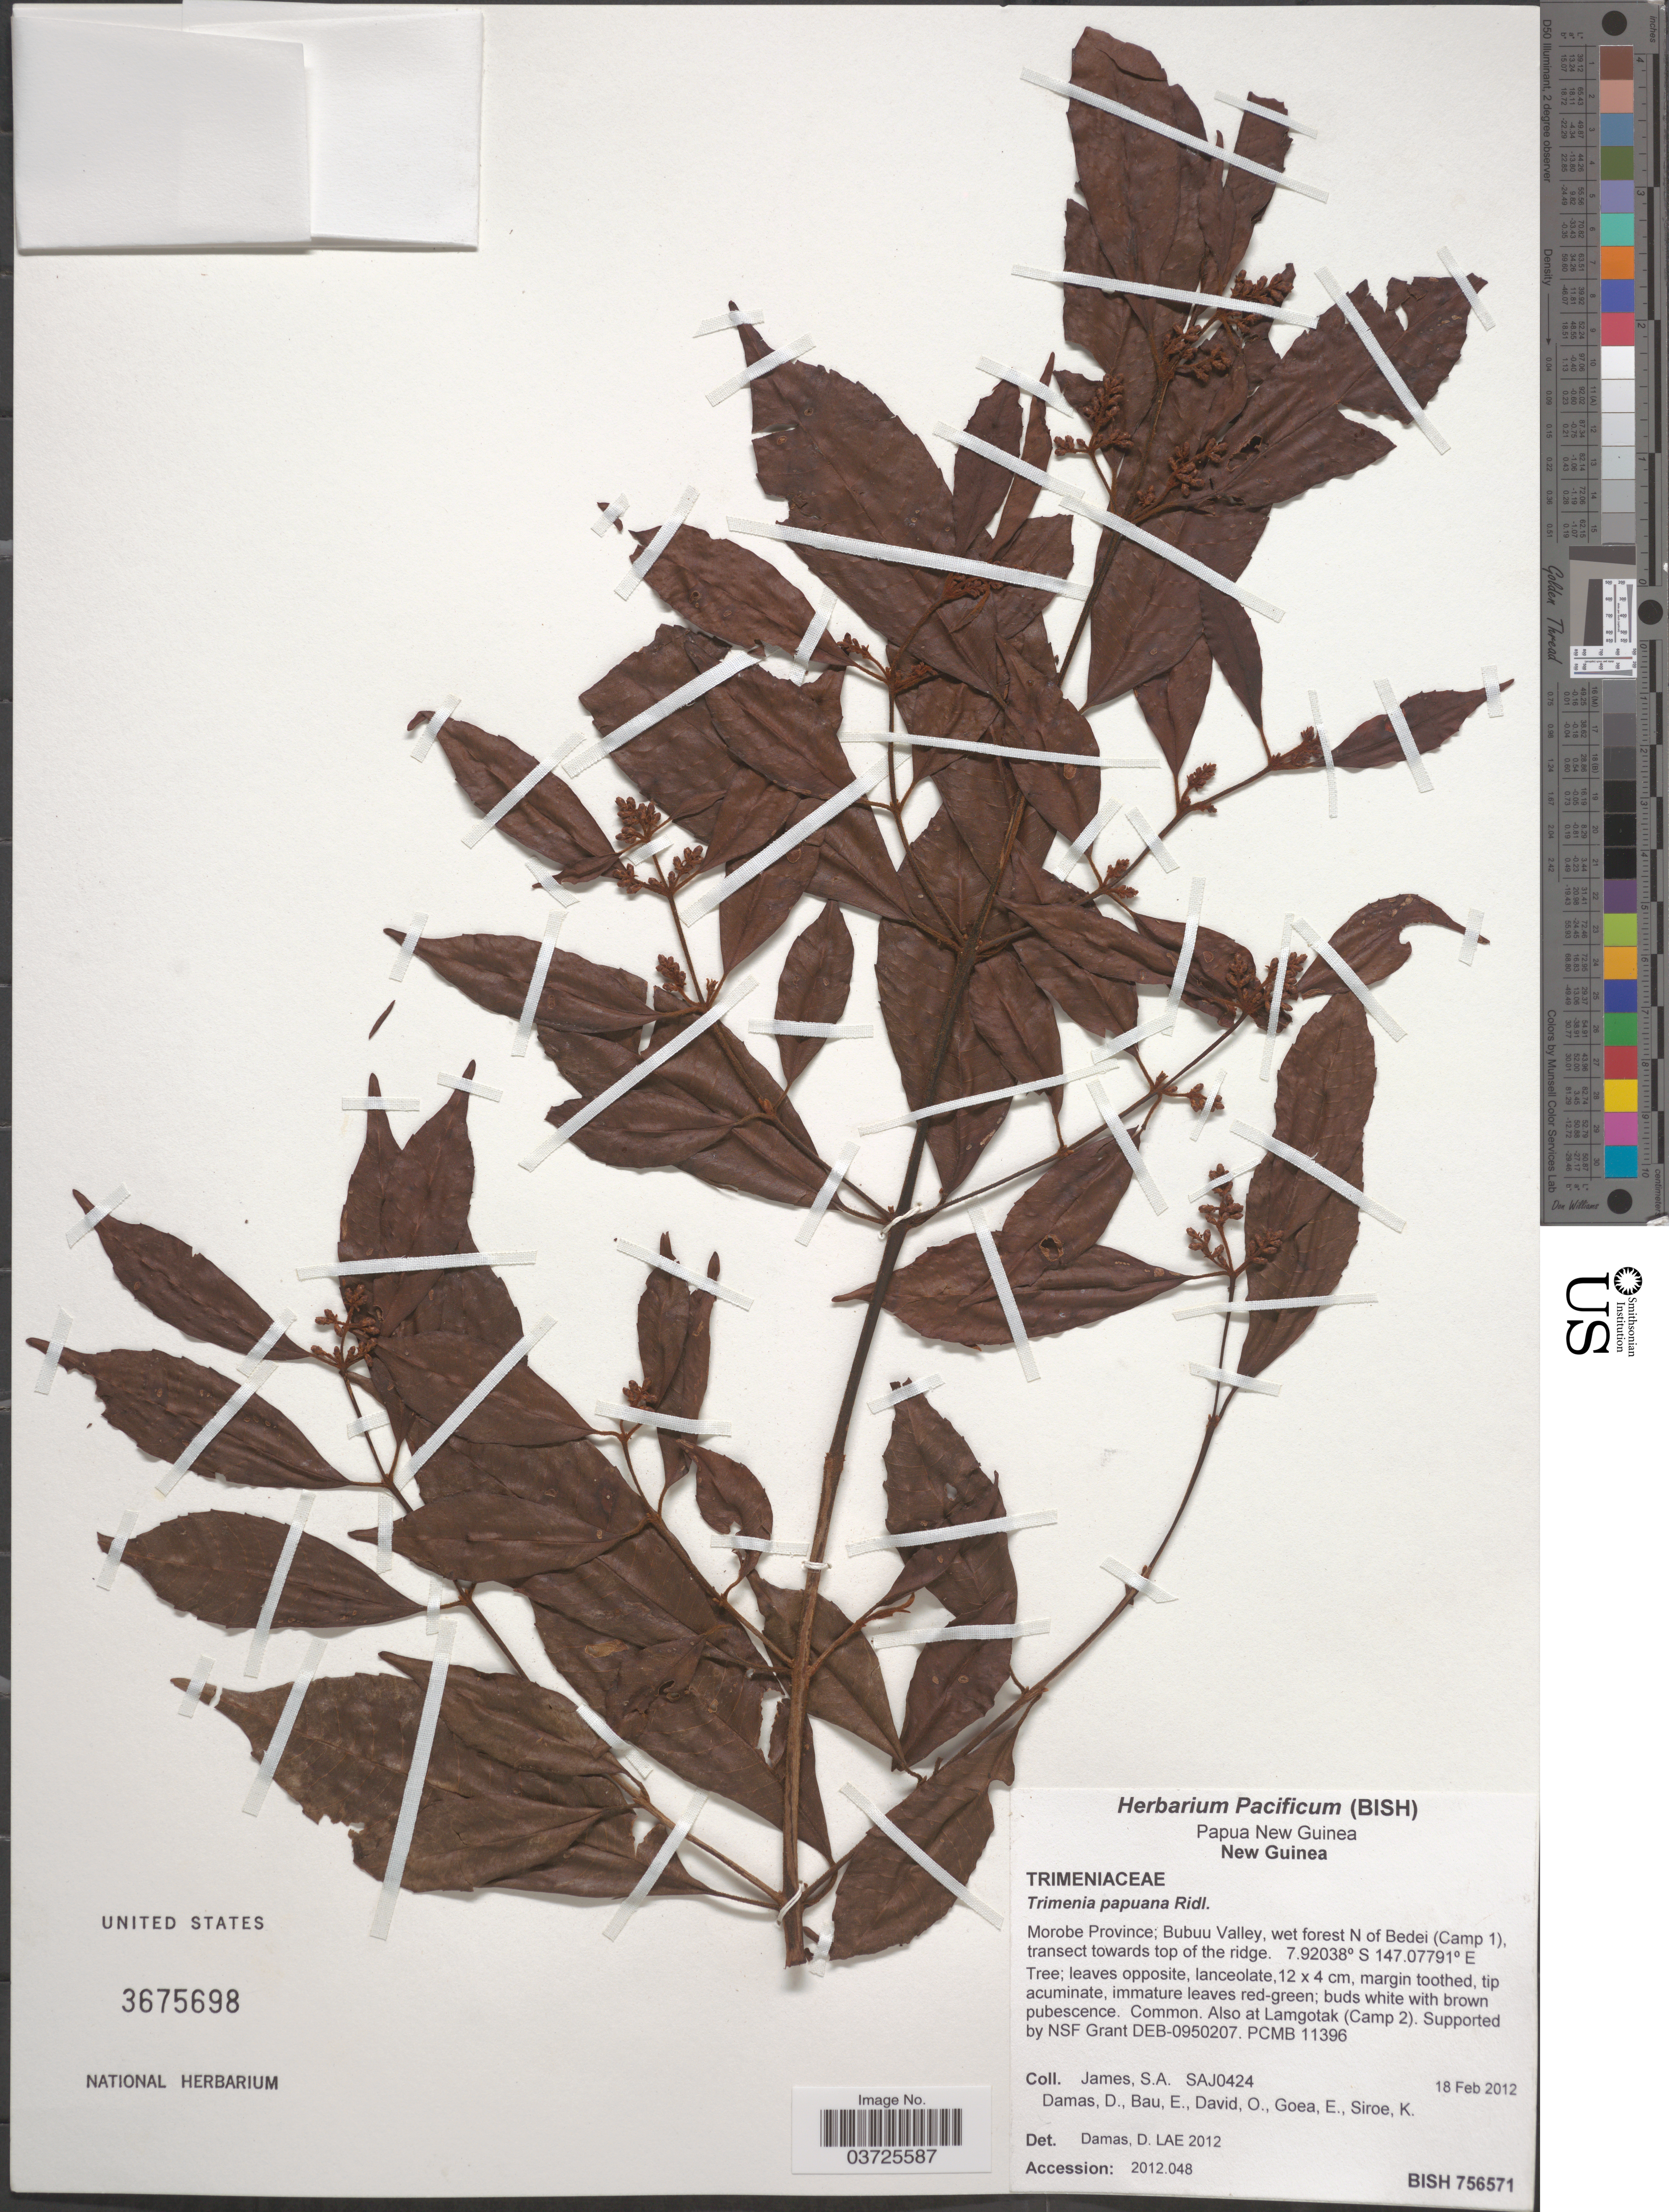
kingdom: Plantae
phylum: Tracheophyta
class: Magnoliopsida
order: Austrobaileyales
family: Trimeniaceae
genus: Trimenia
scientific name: Trimenia papuana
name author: Ridl.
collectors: S. James, D. Damas, E. Bau, O. David & et al.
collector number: SAJ0424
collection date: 2012-02-18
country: Papua New Guinea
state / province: Morobe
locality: New Guinea. Bubuu Valley, west forest N of Bedei (Camp 1), transect towards top of the ridge.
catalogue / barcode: US 3675698